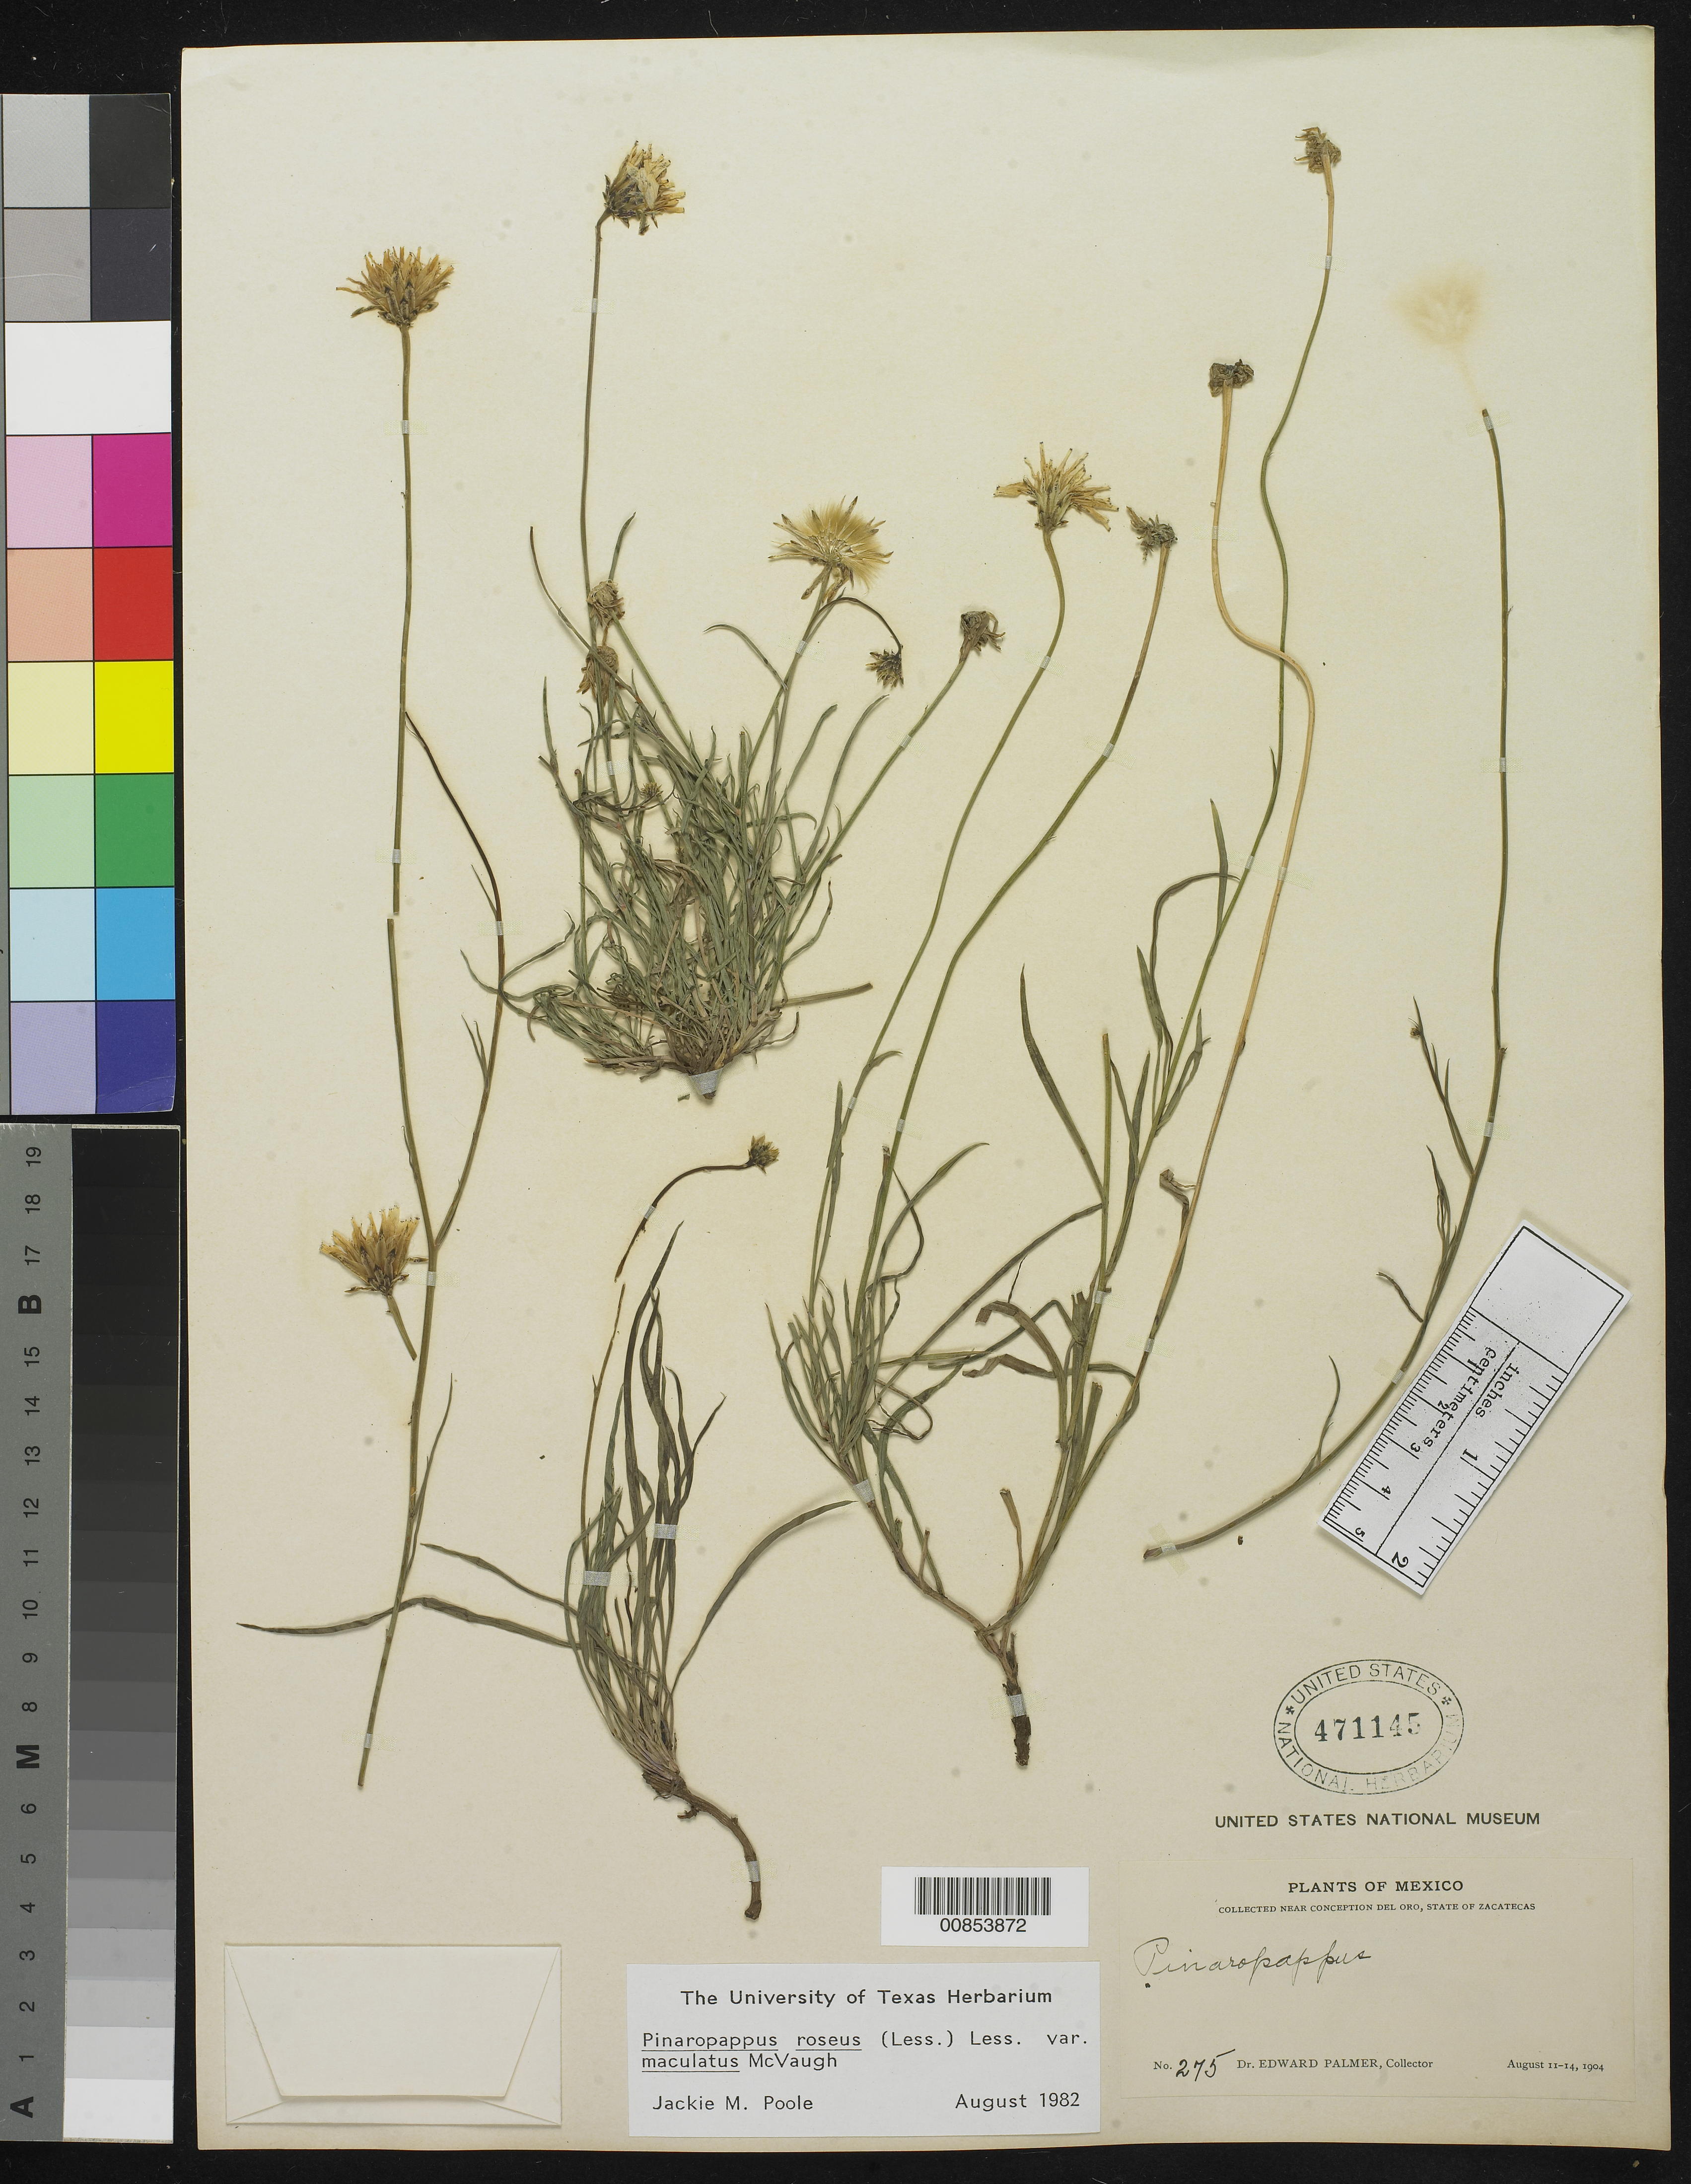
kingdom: Plantae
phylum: Tracheophyta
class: Magnoliopsida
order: Asterales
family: Asteraceae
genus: Pinaropappus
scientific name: Pinaropappus roseus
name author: Less.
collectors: E. Palmer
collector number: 275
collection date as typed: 11 Aug 1904 to 14 Aug 1904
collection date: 1904-08-11/1904-08-14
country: Mexico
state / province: Zacatecas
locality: Near Concepción del Oro, Zacatecas.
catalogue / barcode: US 471145